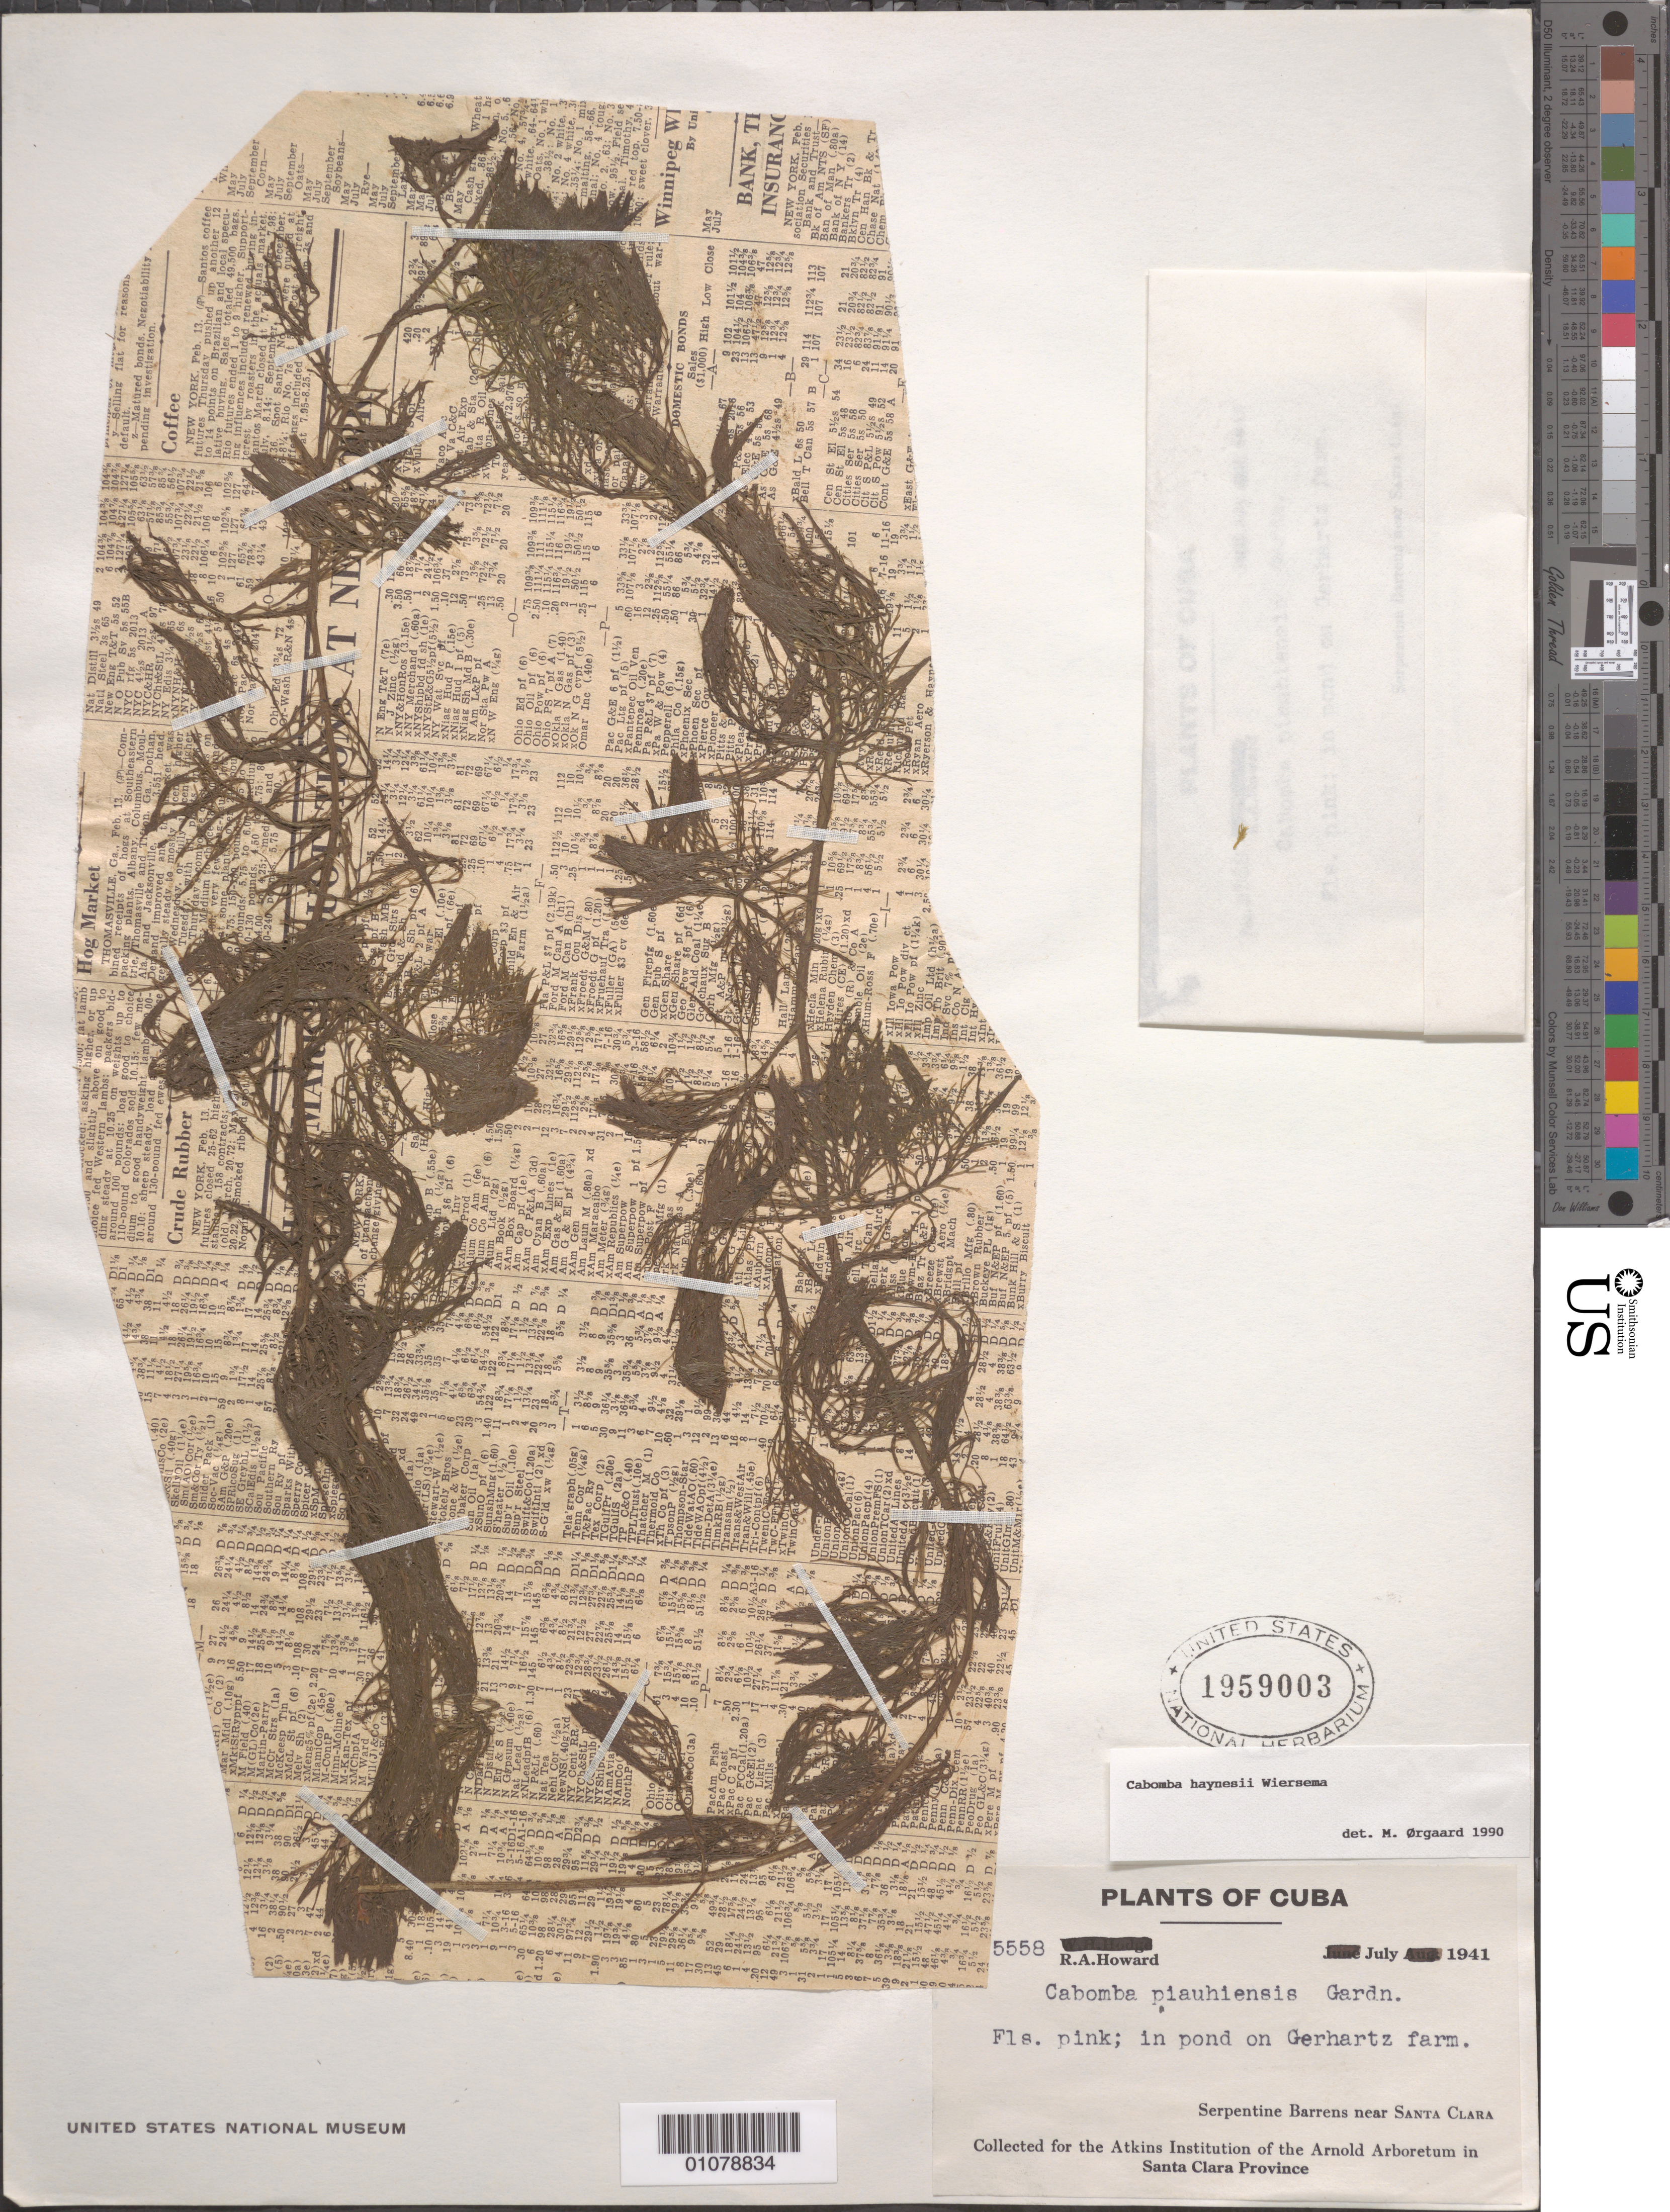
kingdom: Plantae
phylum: Tracheophyta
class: Magnoliopsida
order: Nymphaeales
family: Cabombaceae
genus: Cabomba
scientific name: Cabomba piauhyensis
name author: Gardner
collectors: R. A. Howard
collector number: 5558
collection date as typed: Jul 1941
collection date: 1941-07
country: Cuba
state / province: Villa Clara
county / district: Santa Clara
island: Cuba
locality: Santa clara, on Gerhartz farm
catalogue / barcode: US 1959003